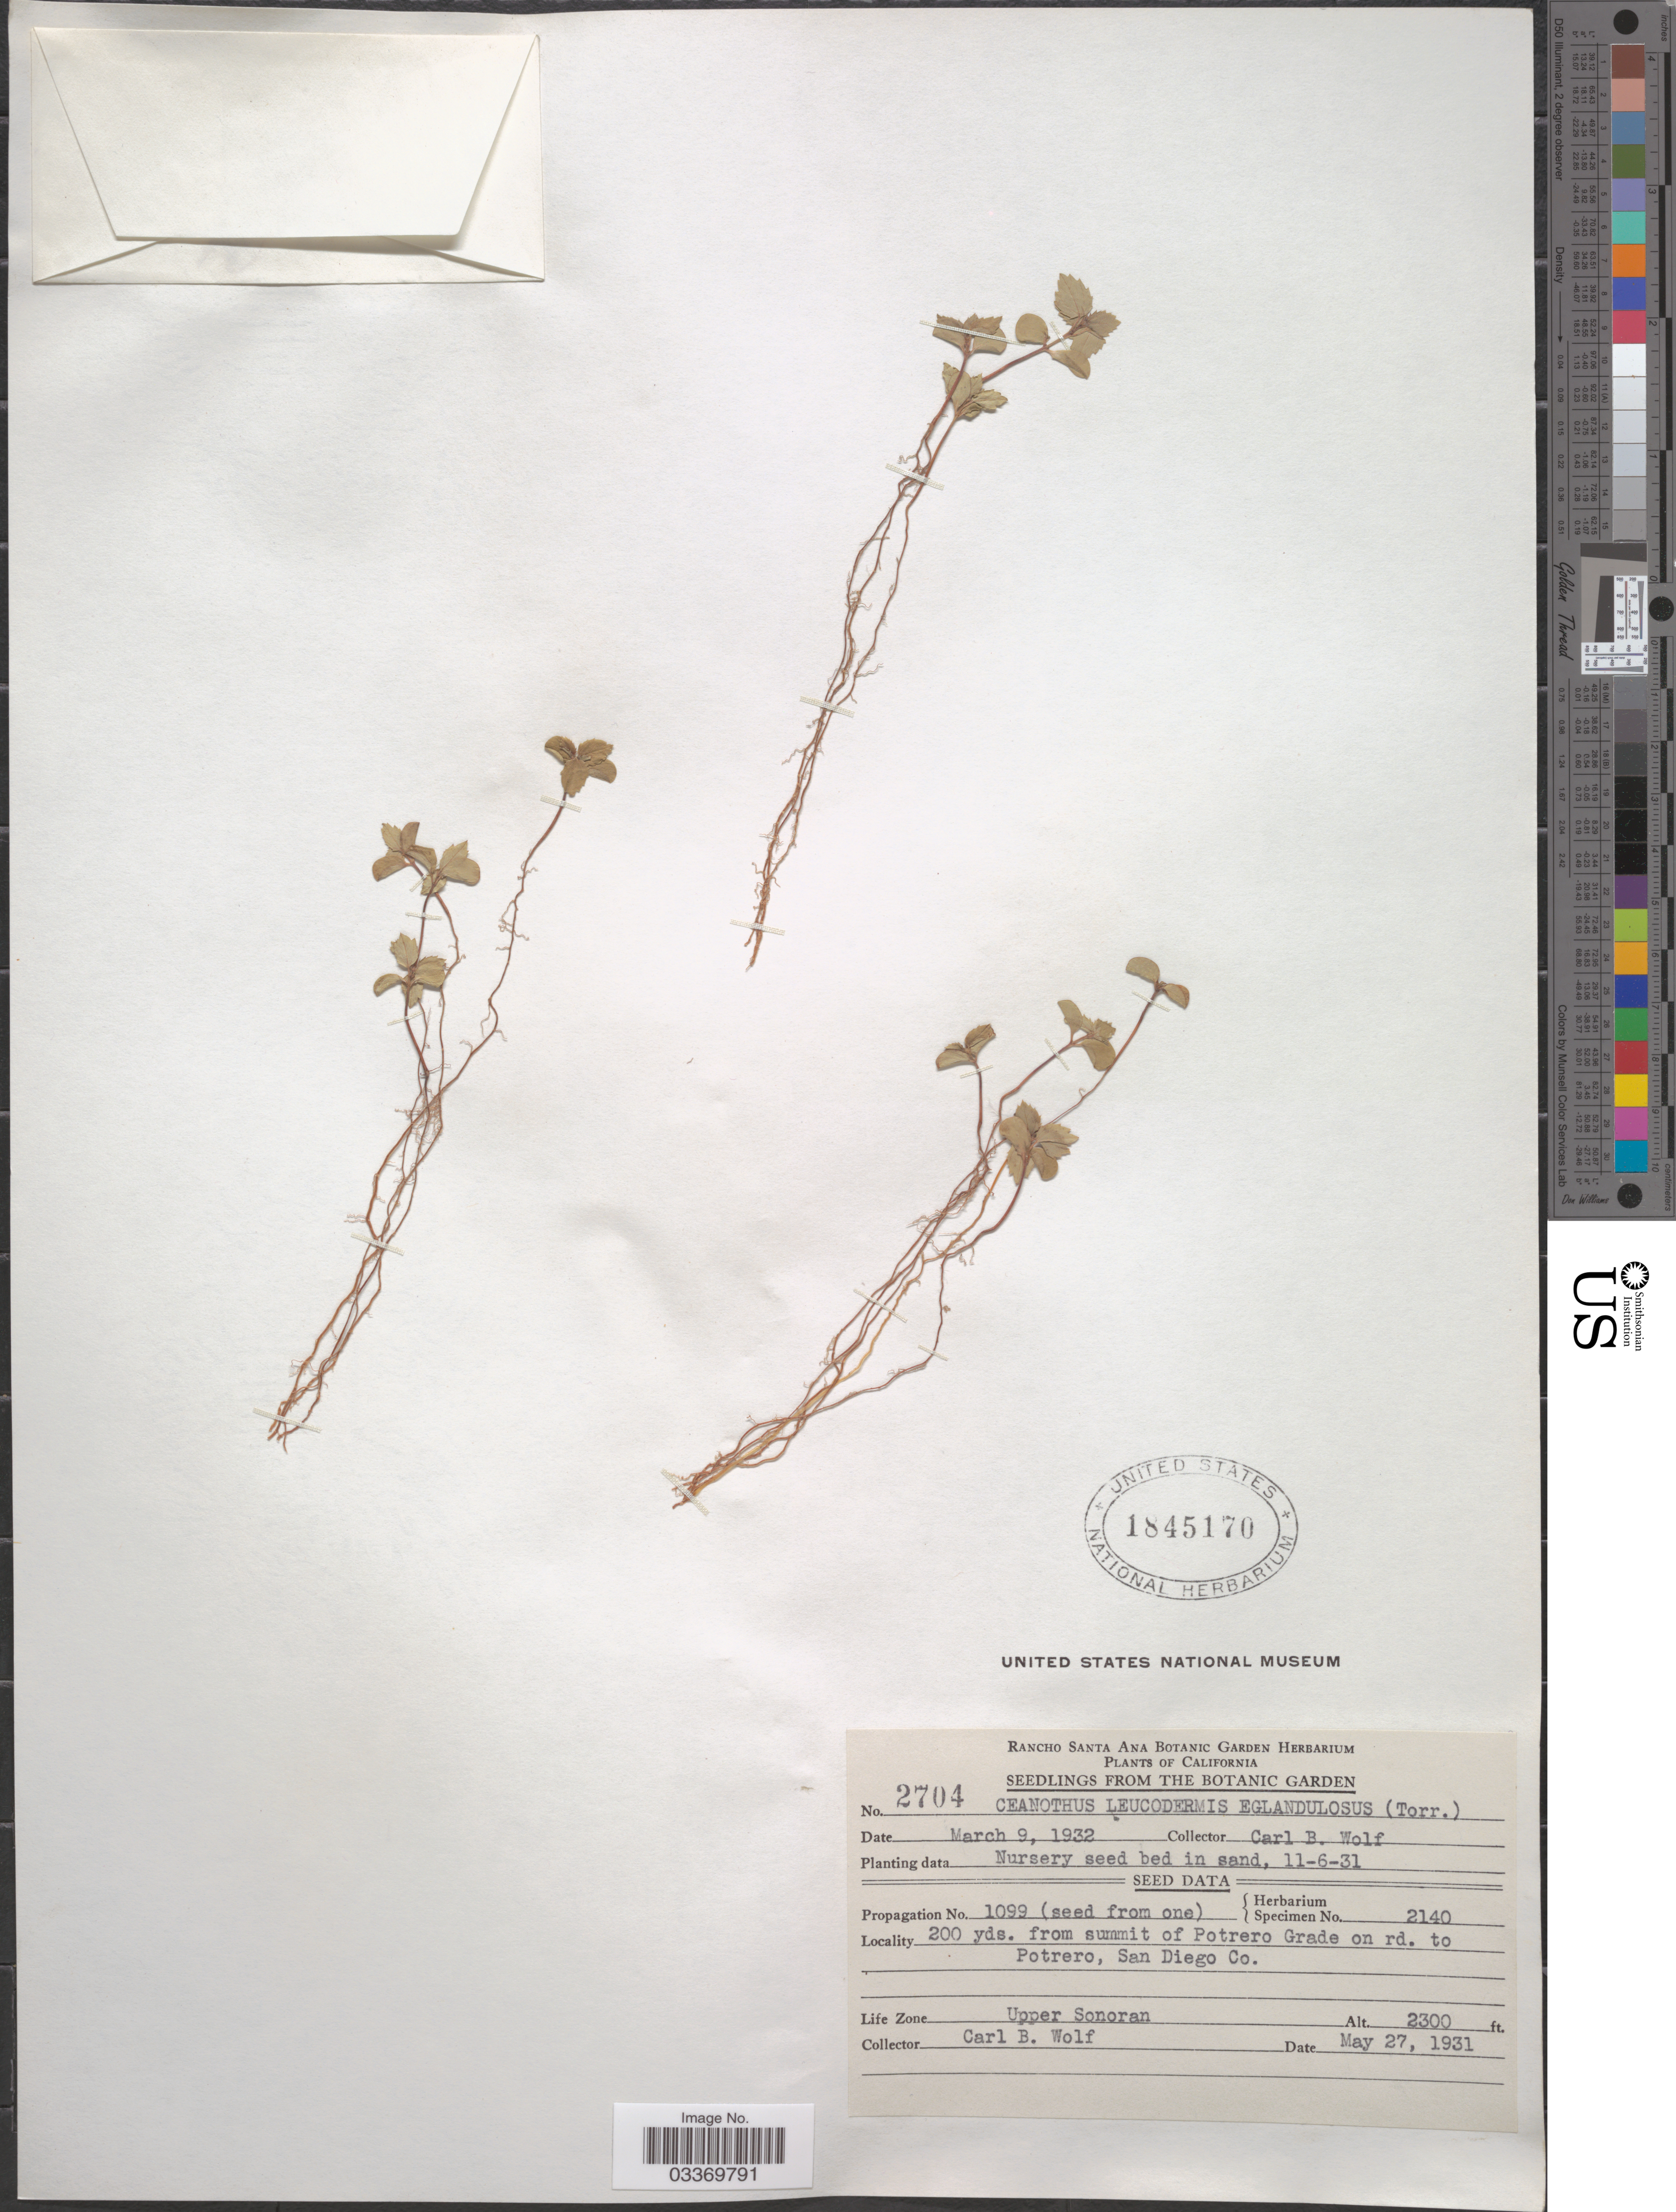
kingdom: Plantae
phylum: Tracheophyta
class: Magnoliopsida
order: Rosales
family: Rhamnaceae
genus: Ceanothus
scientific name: Ceanothus leucodermis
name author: Greene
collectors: C. B. Wolf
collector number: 2704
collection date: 1932-03-09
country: United States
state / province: California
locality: Nursery seed bed in sand.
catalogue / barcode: US 1845170